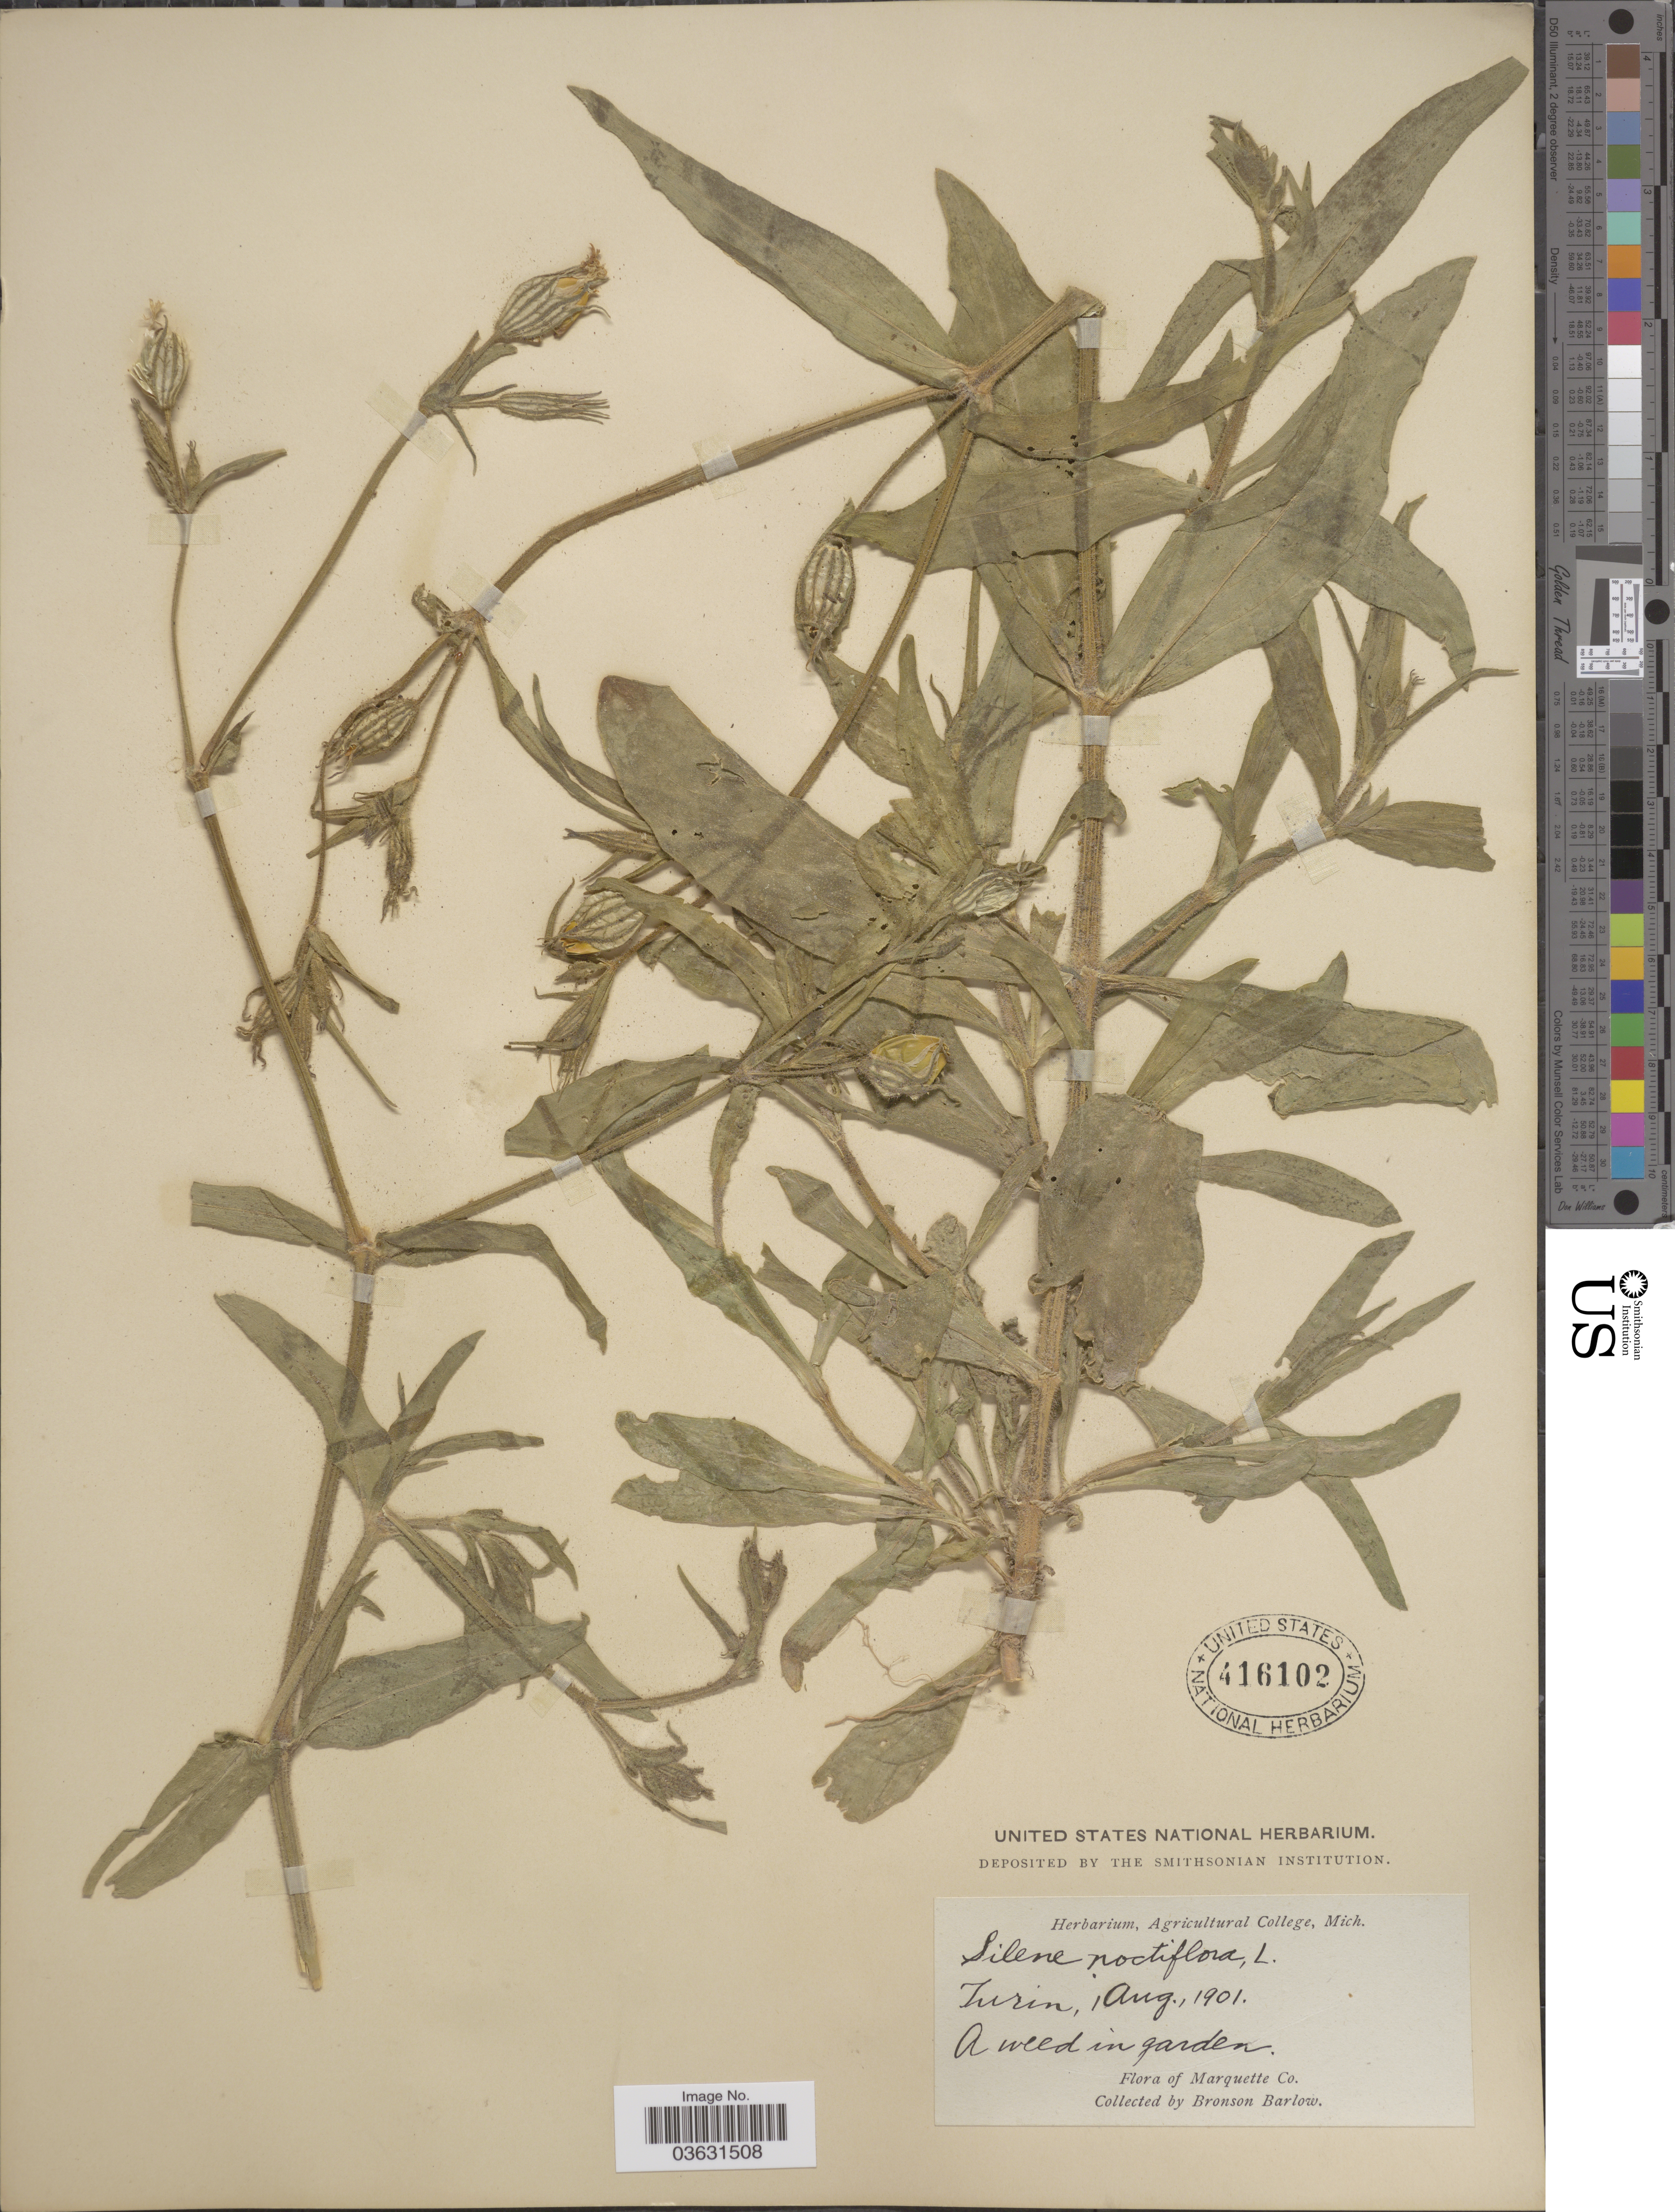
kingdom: Plantae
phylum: Tracheophyta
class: Magnoliopsida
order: Caryophyllales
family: Caryophyllaceae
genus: Silene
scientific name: Silene noctiflora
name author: L.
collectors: Barlow, B.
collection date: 1901-08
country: United States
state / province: Michigan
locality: Turin. Marquette Co.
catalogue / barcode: US 416102